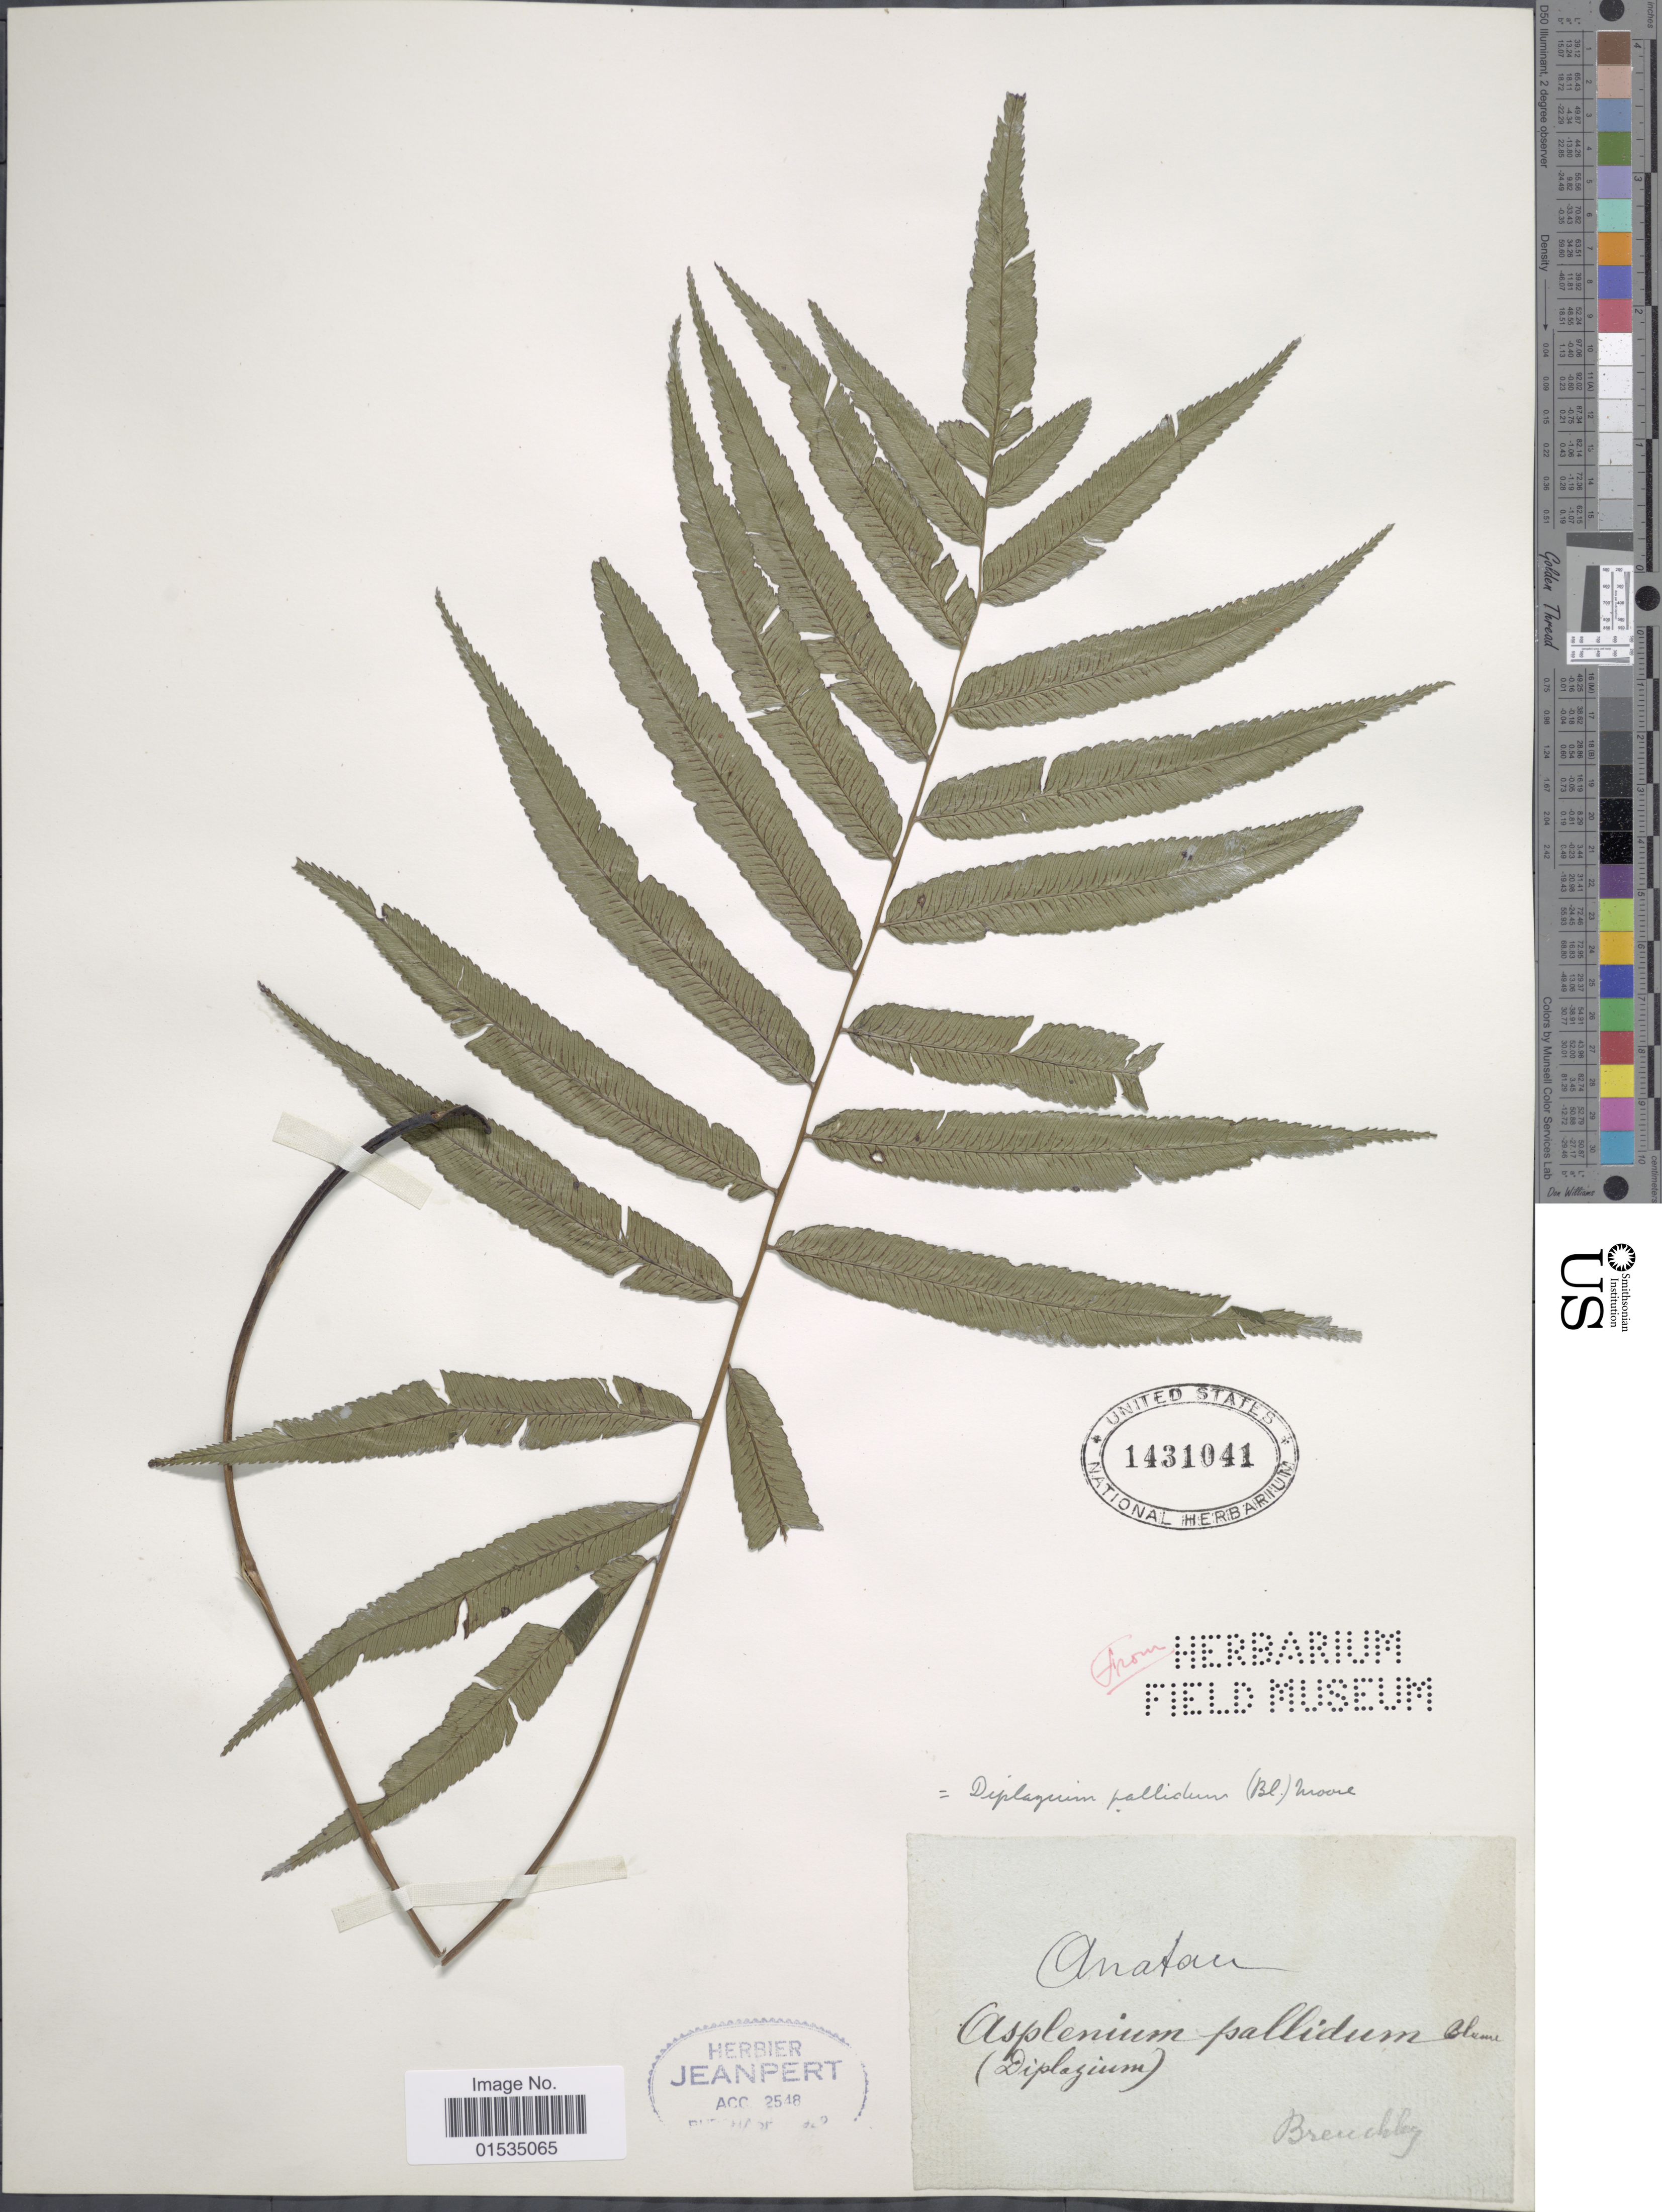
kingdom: Plantae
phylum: Tracheophyta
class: Polypodiopsida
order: Polypodiales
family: Athyriaceae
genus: Diplazium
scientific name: Diplazium pallidum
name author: (Blume) T. Moore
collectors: Brenchley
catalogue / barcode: US 1431041